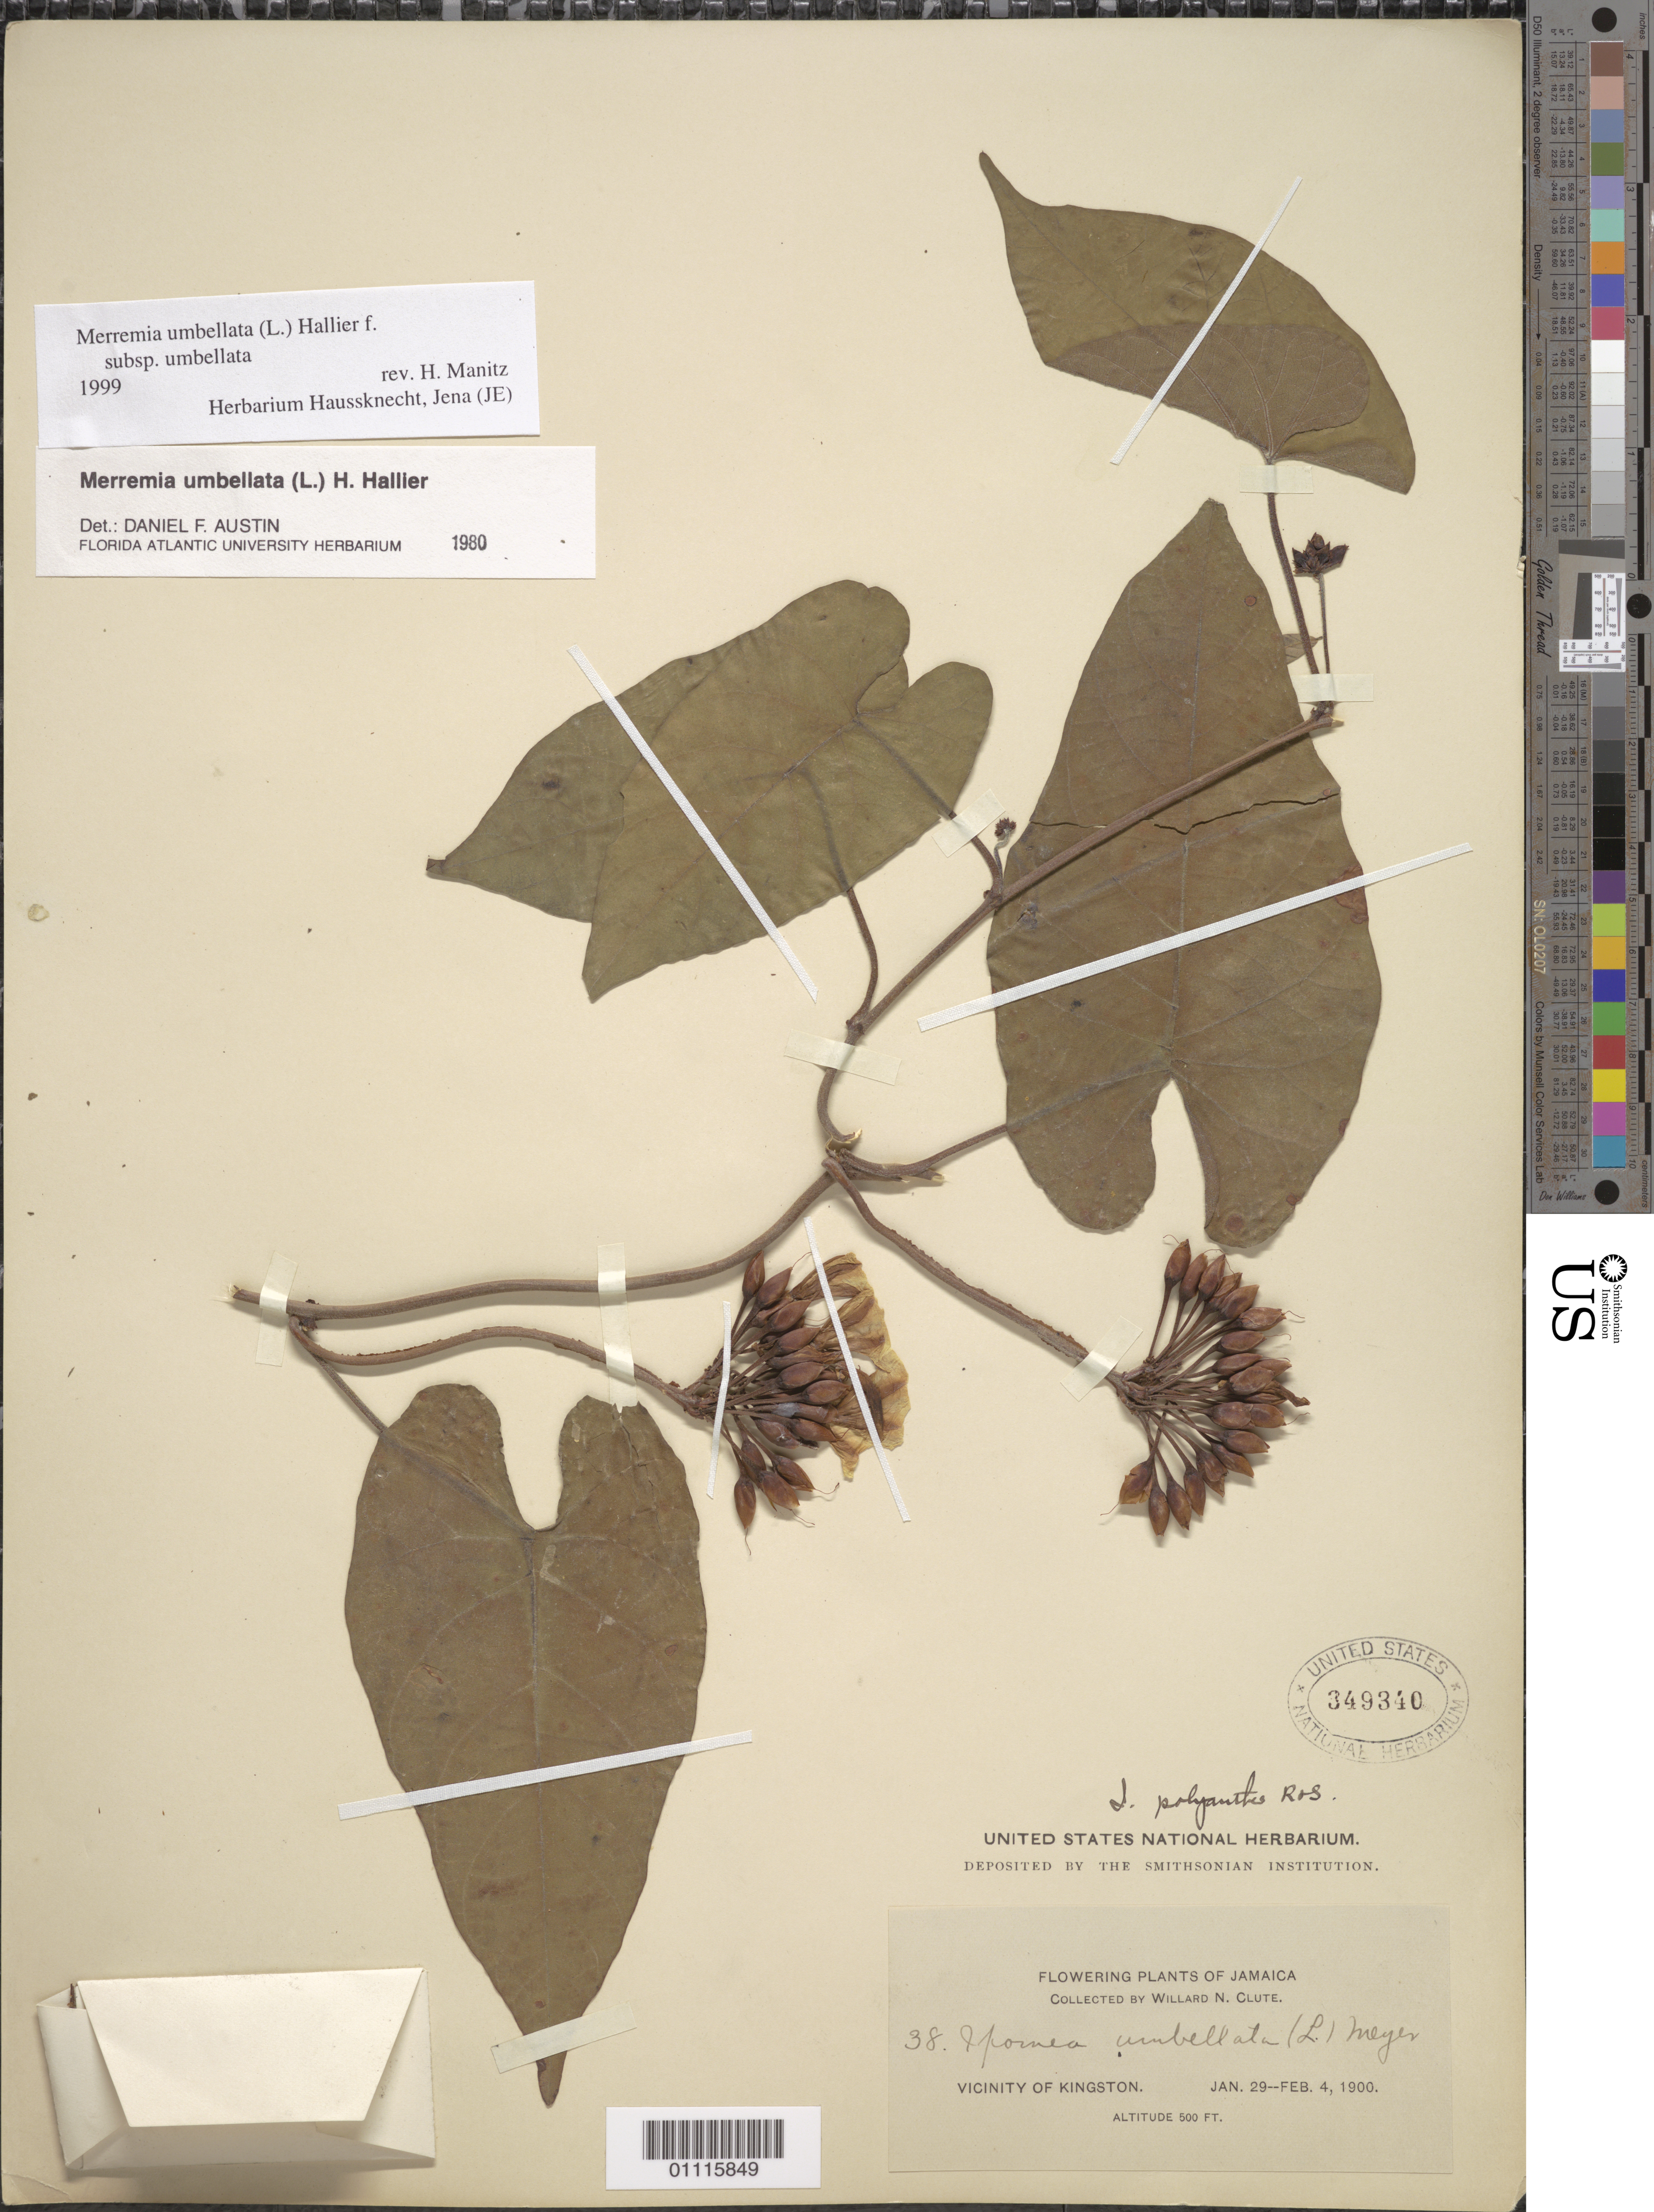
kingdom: Plantae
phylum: Tracheophyta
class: Magnoliopsida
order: Solanales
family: Convolvulaceae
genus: Camonea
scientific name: Camonea umbellata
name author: (L.) A. R. Simões & Staples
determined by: Strong, Mark T., (BOT), Smithsonian Institution - National Museum of Natural History (UNITED STATES)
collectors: W. N. Clute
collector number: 38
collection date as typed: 29 Jan 1900 to 04 Feb 1900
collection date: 1900-01-29/1900-02-04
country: Jamaica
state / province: Kingston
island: Jamaica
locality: Vicinity of Kingston.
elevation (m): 152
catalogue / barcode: US 349340